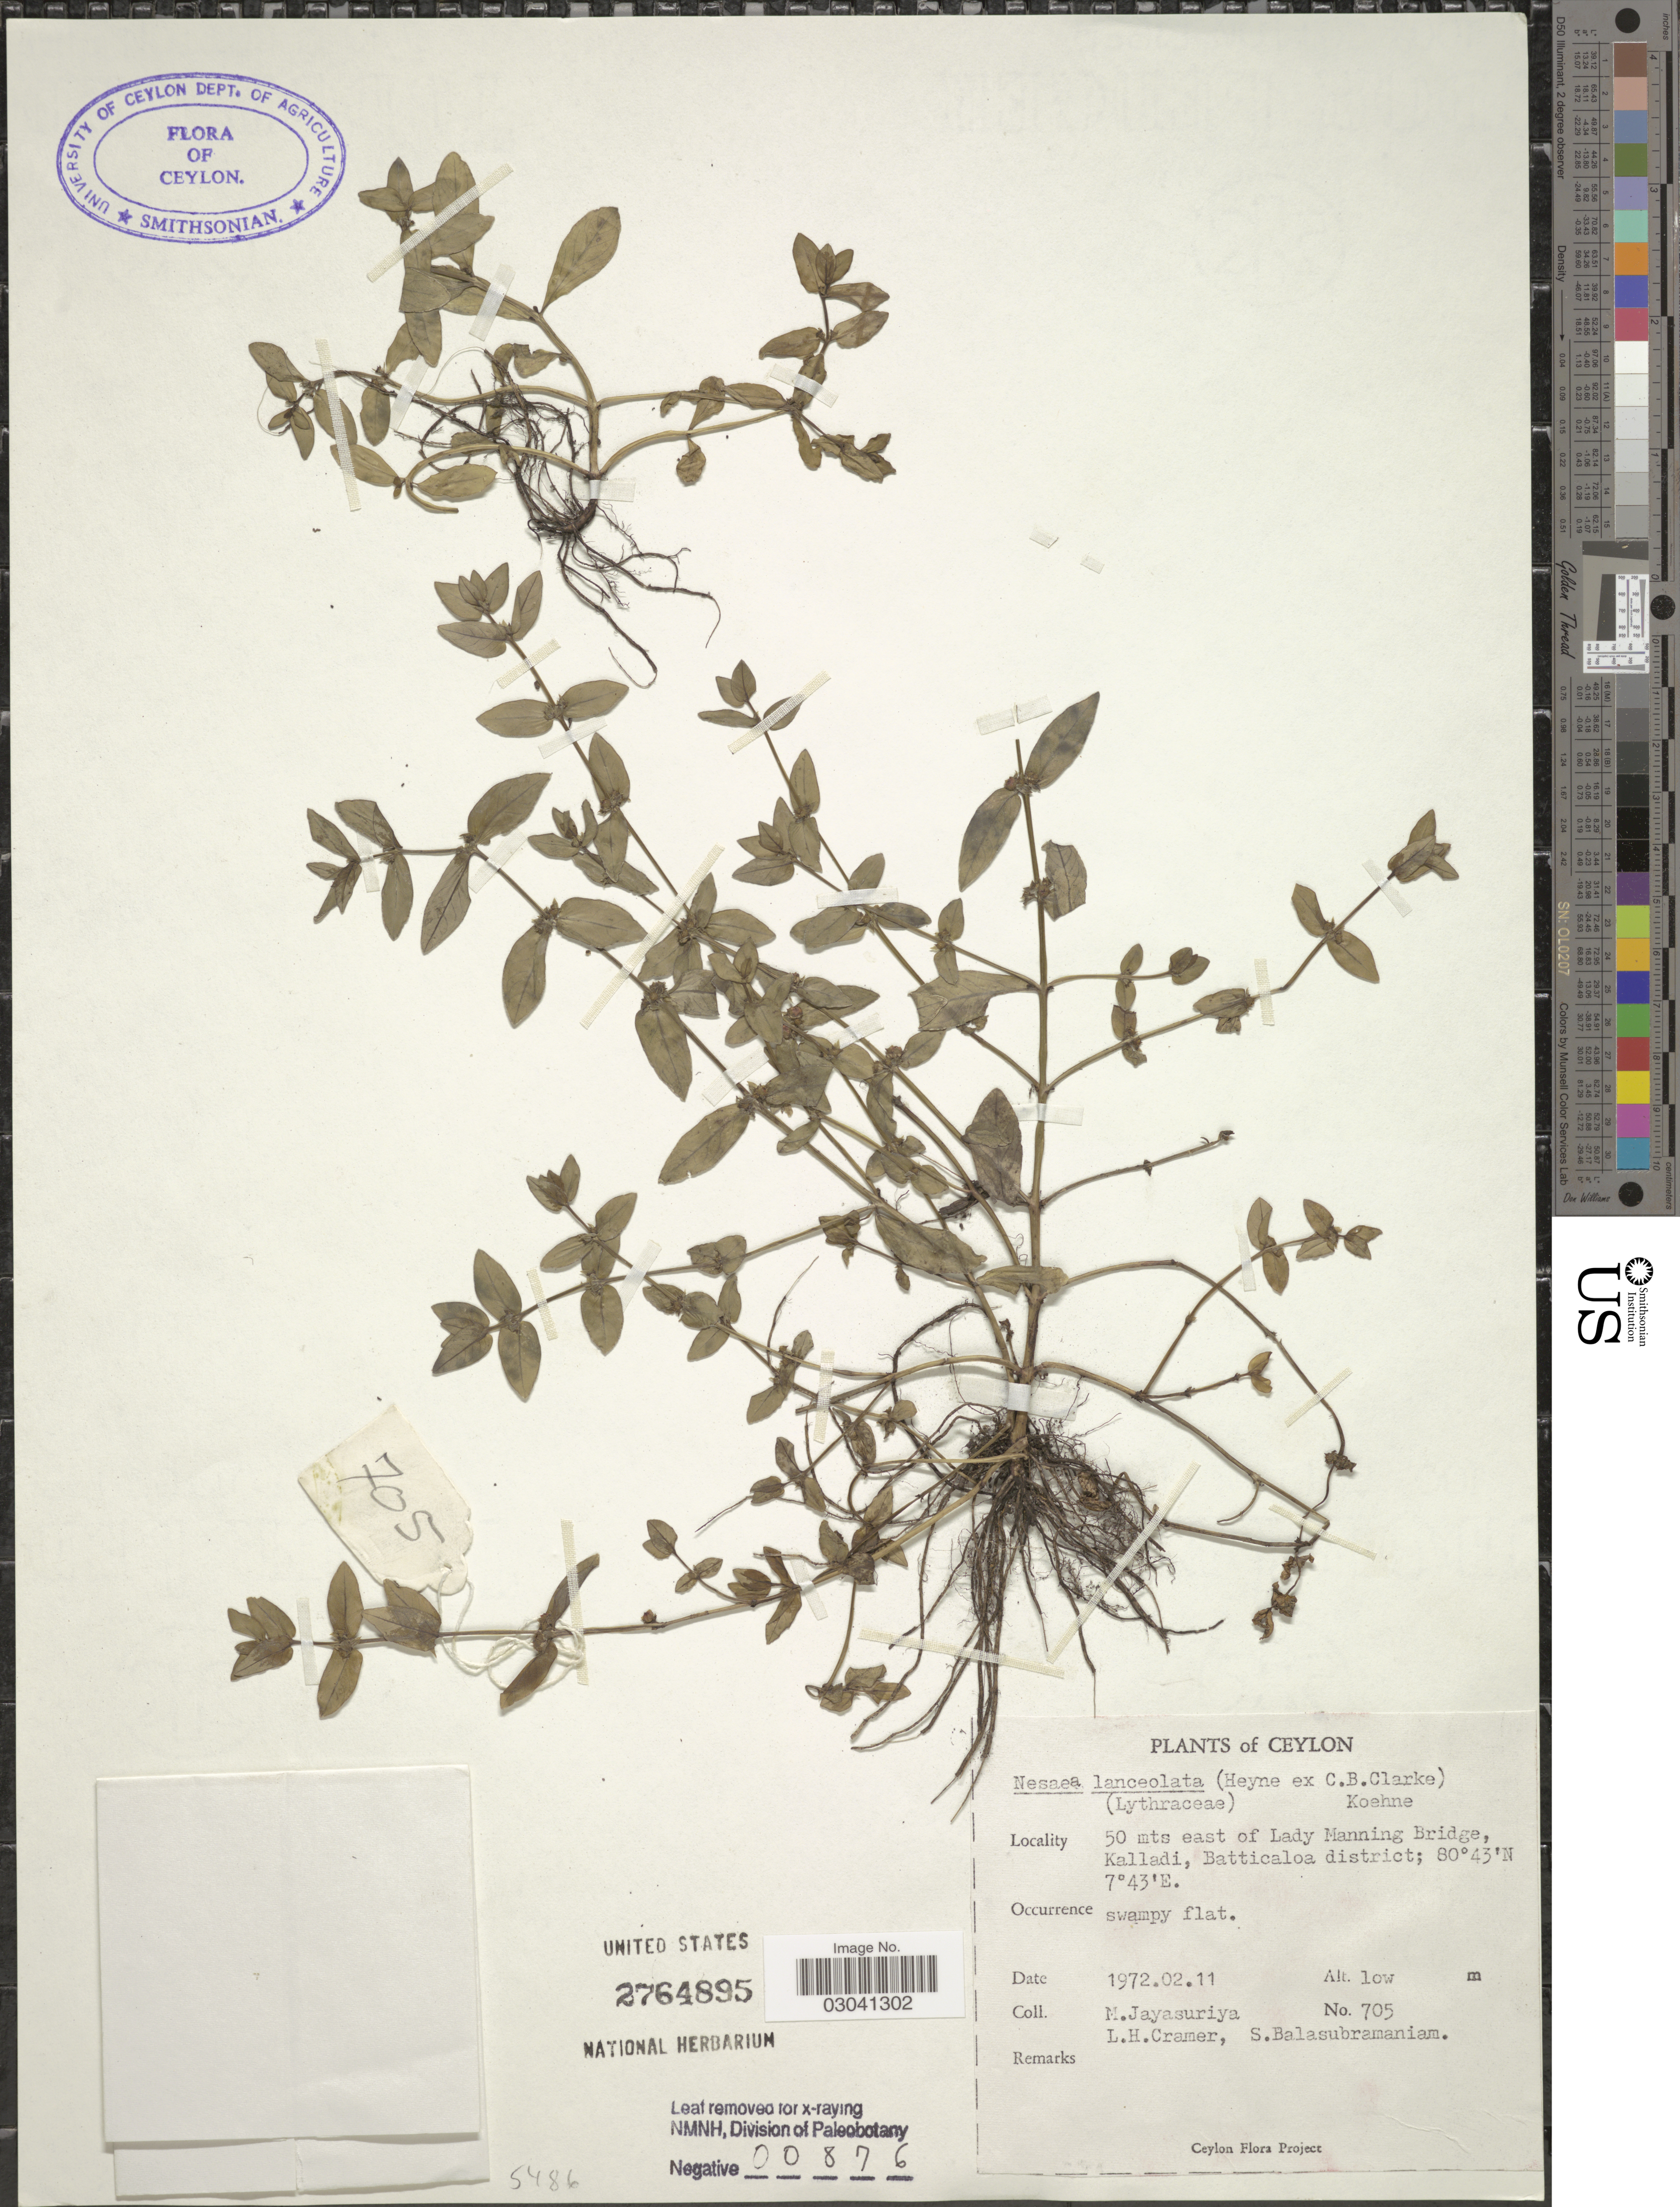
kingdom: Plantae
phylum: Tracheophyta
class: Magnoliopsida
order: Myrtales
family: Lythraceae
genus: Ammannia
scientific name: Ammannia cordata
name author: Wight & Arn.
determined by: Strong, Mark T., (BOT), Smithsonian Institution - National Museum of Natural History (UNITED STATES)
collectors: M. Jayasuriya, L. H. Cramer & S. Balasubramaniam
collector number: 705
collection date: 1972-02-11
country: Sri Lanka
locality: Ceylon, 50 mts east of Lady Manning Bridge, Kalladi, Batticaloa district.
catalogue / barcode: US 2764895